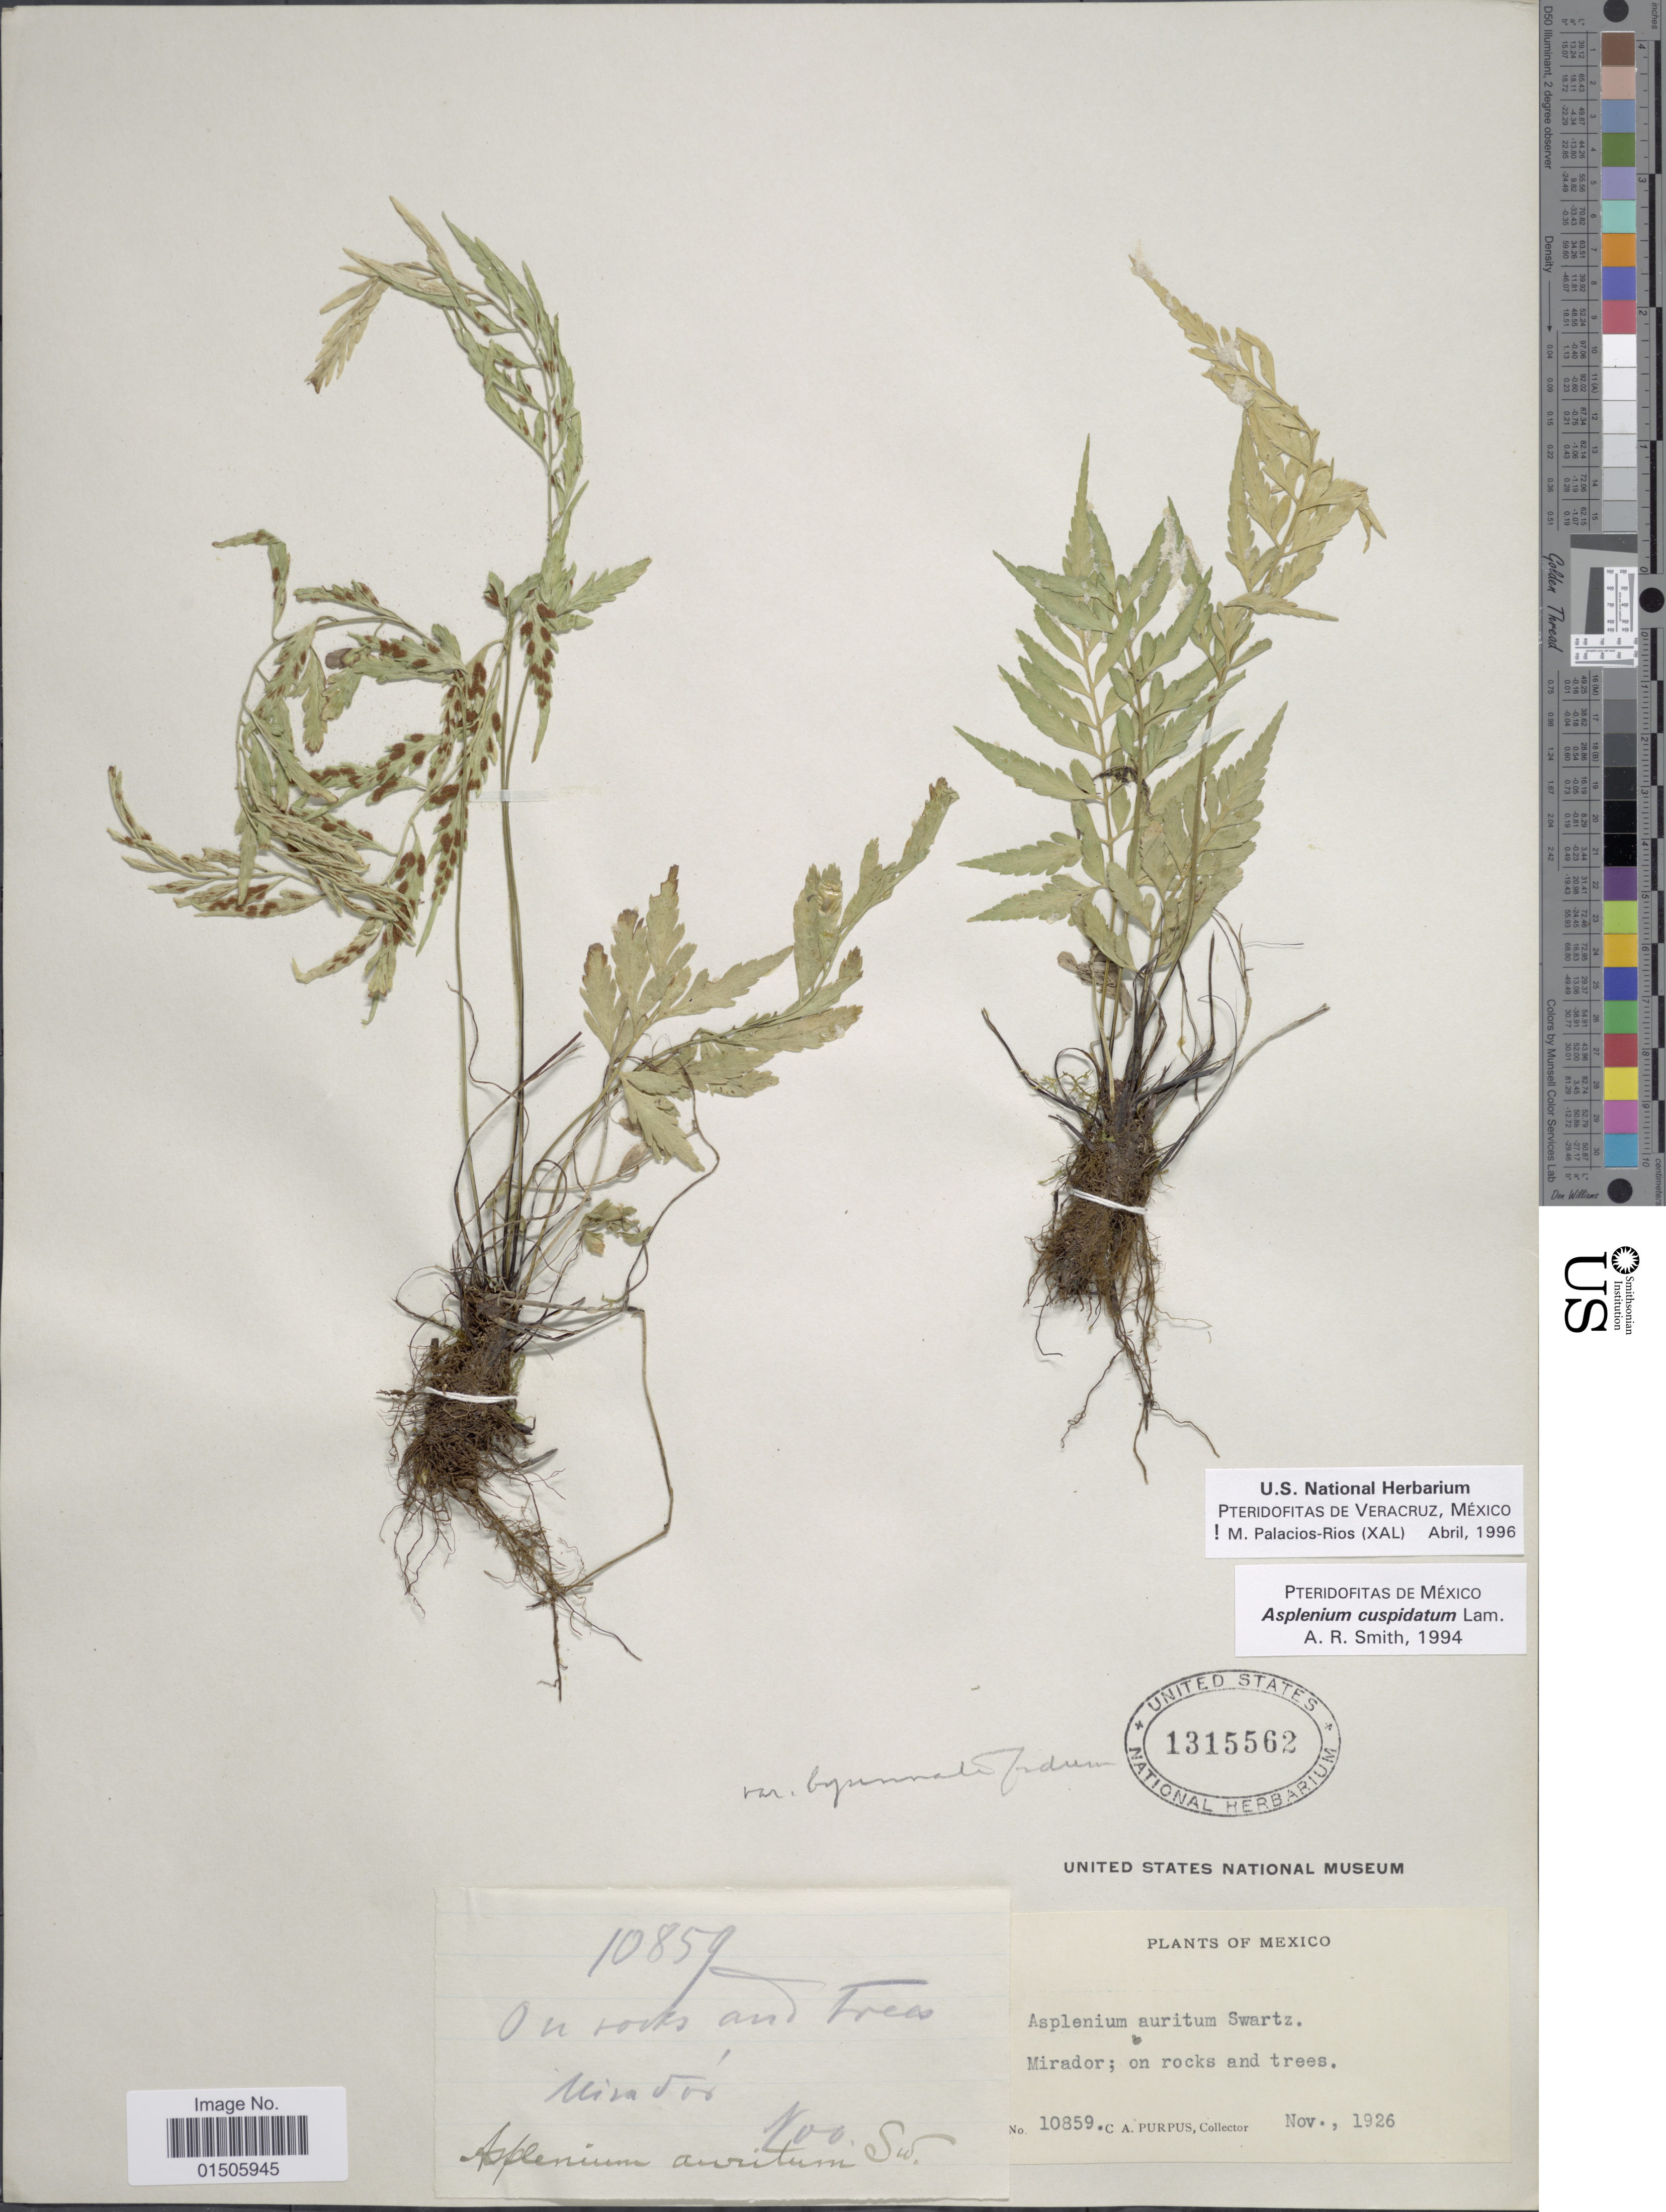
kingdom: Plantae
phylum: Tracheophyta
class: Polypodiopsida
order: Polypodiales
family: Aspleniaceae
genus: Asplenium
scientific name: Asplenium cuspidatum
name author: Lam.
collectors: C. A. Purpus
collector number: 10859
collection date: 1926-11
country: Mexico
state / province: México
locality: Mirador; on rocks and trees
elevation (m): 152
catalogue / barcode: US 1315562